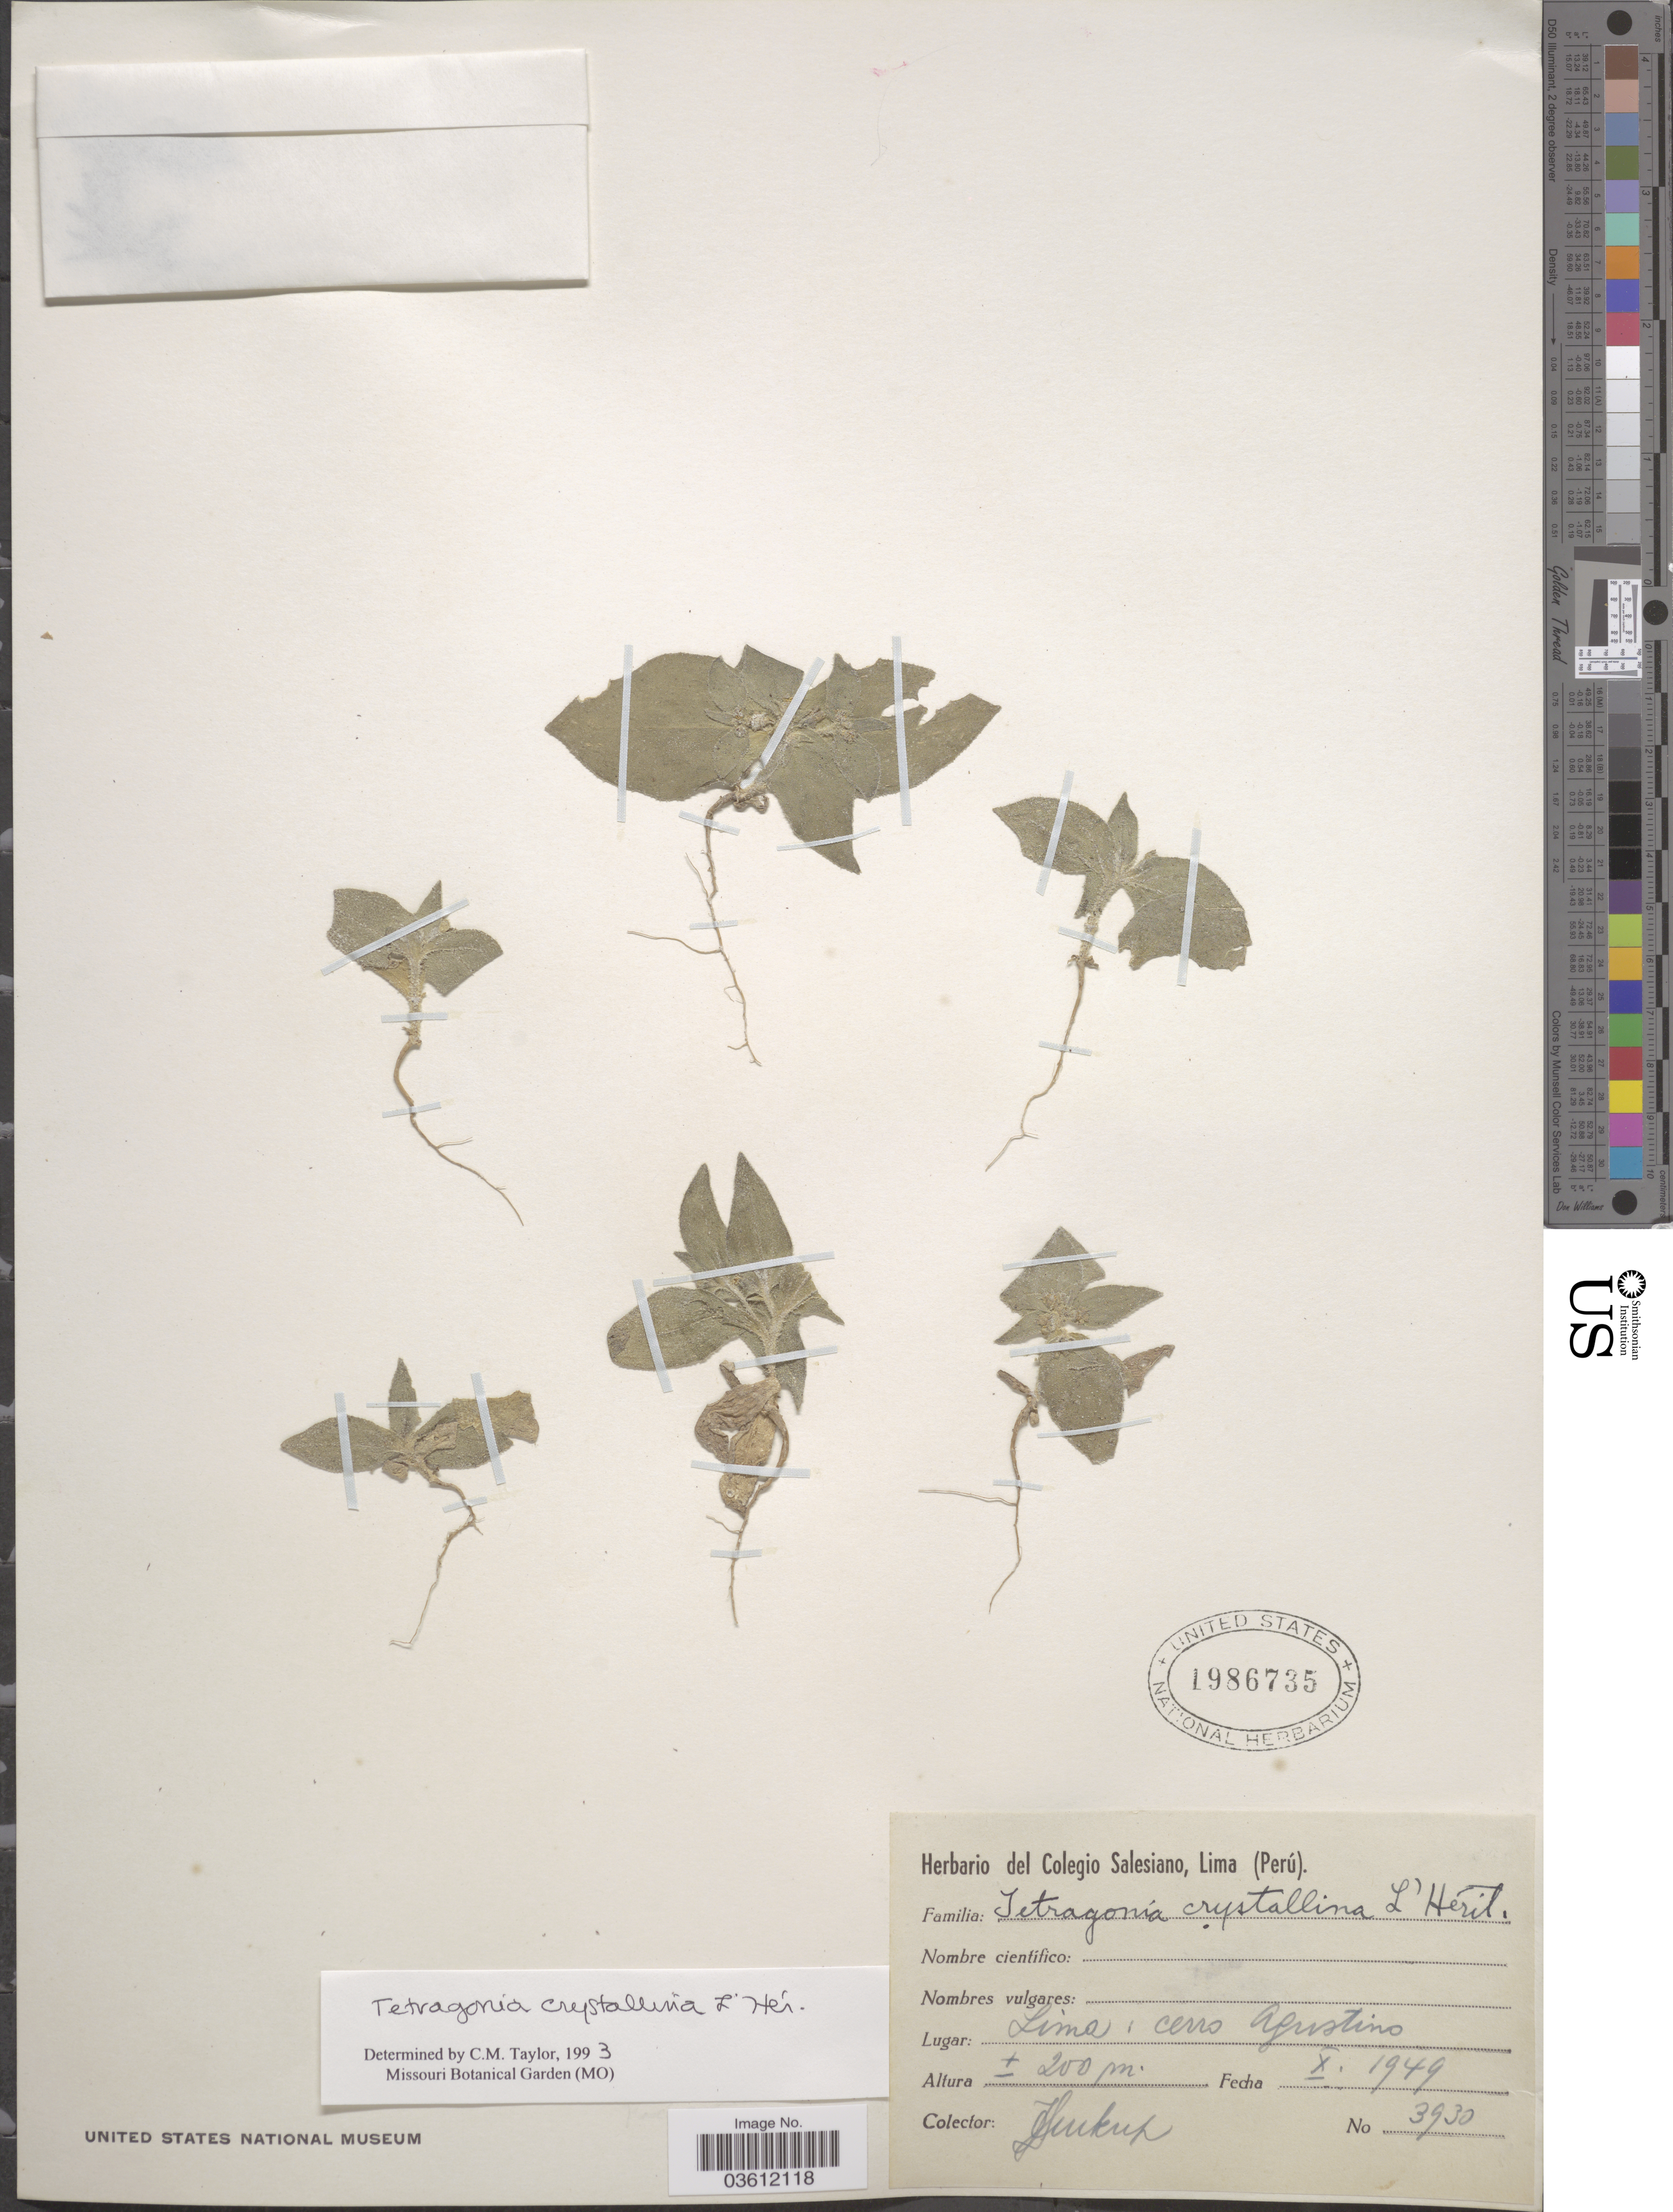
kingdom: Plantae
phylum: Tracheophyta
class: Magnoliopsida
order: Caryophyllales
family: Aizoaceae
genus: Tetragonia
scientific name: Tetragonia crystallina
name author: L'Hér.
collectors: J. Soukup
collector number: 3930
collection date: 1949-10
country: Peru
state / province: Lima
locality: Cerro Agustino.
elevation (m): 200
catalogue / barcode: US 1986735